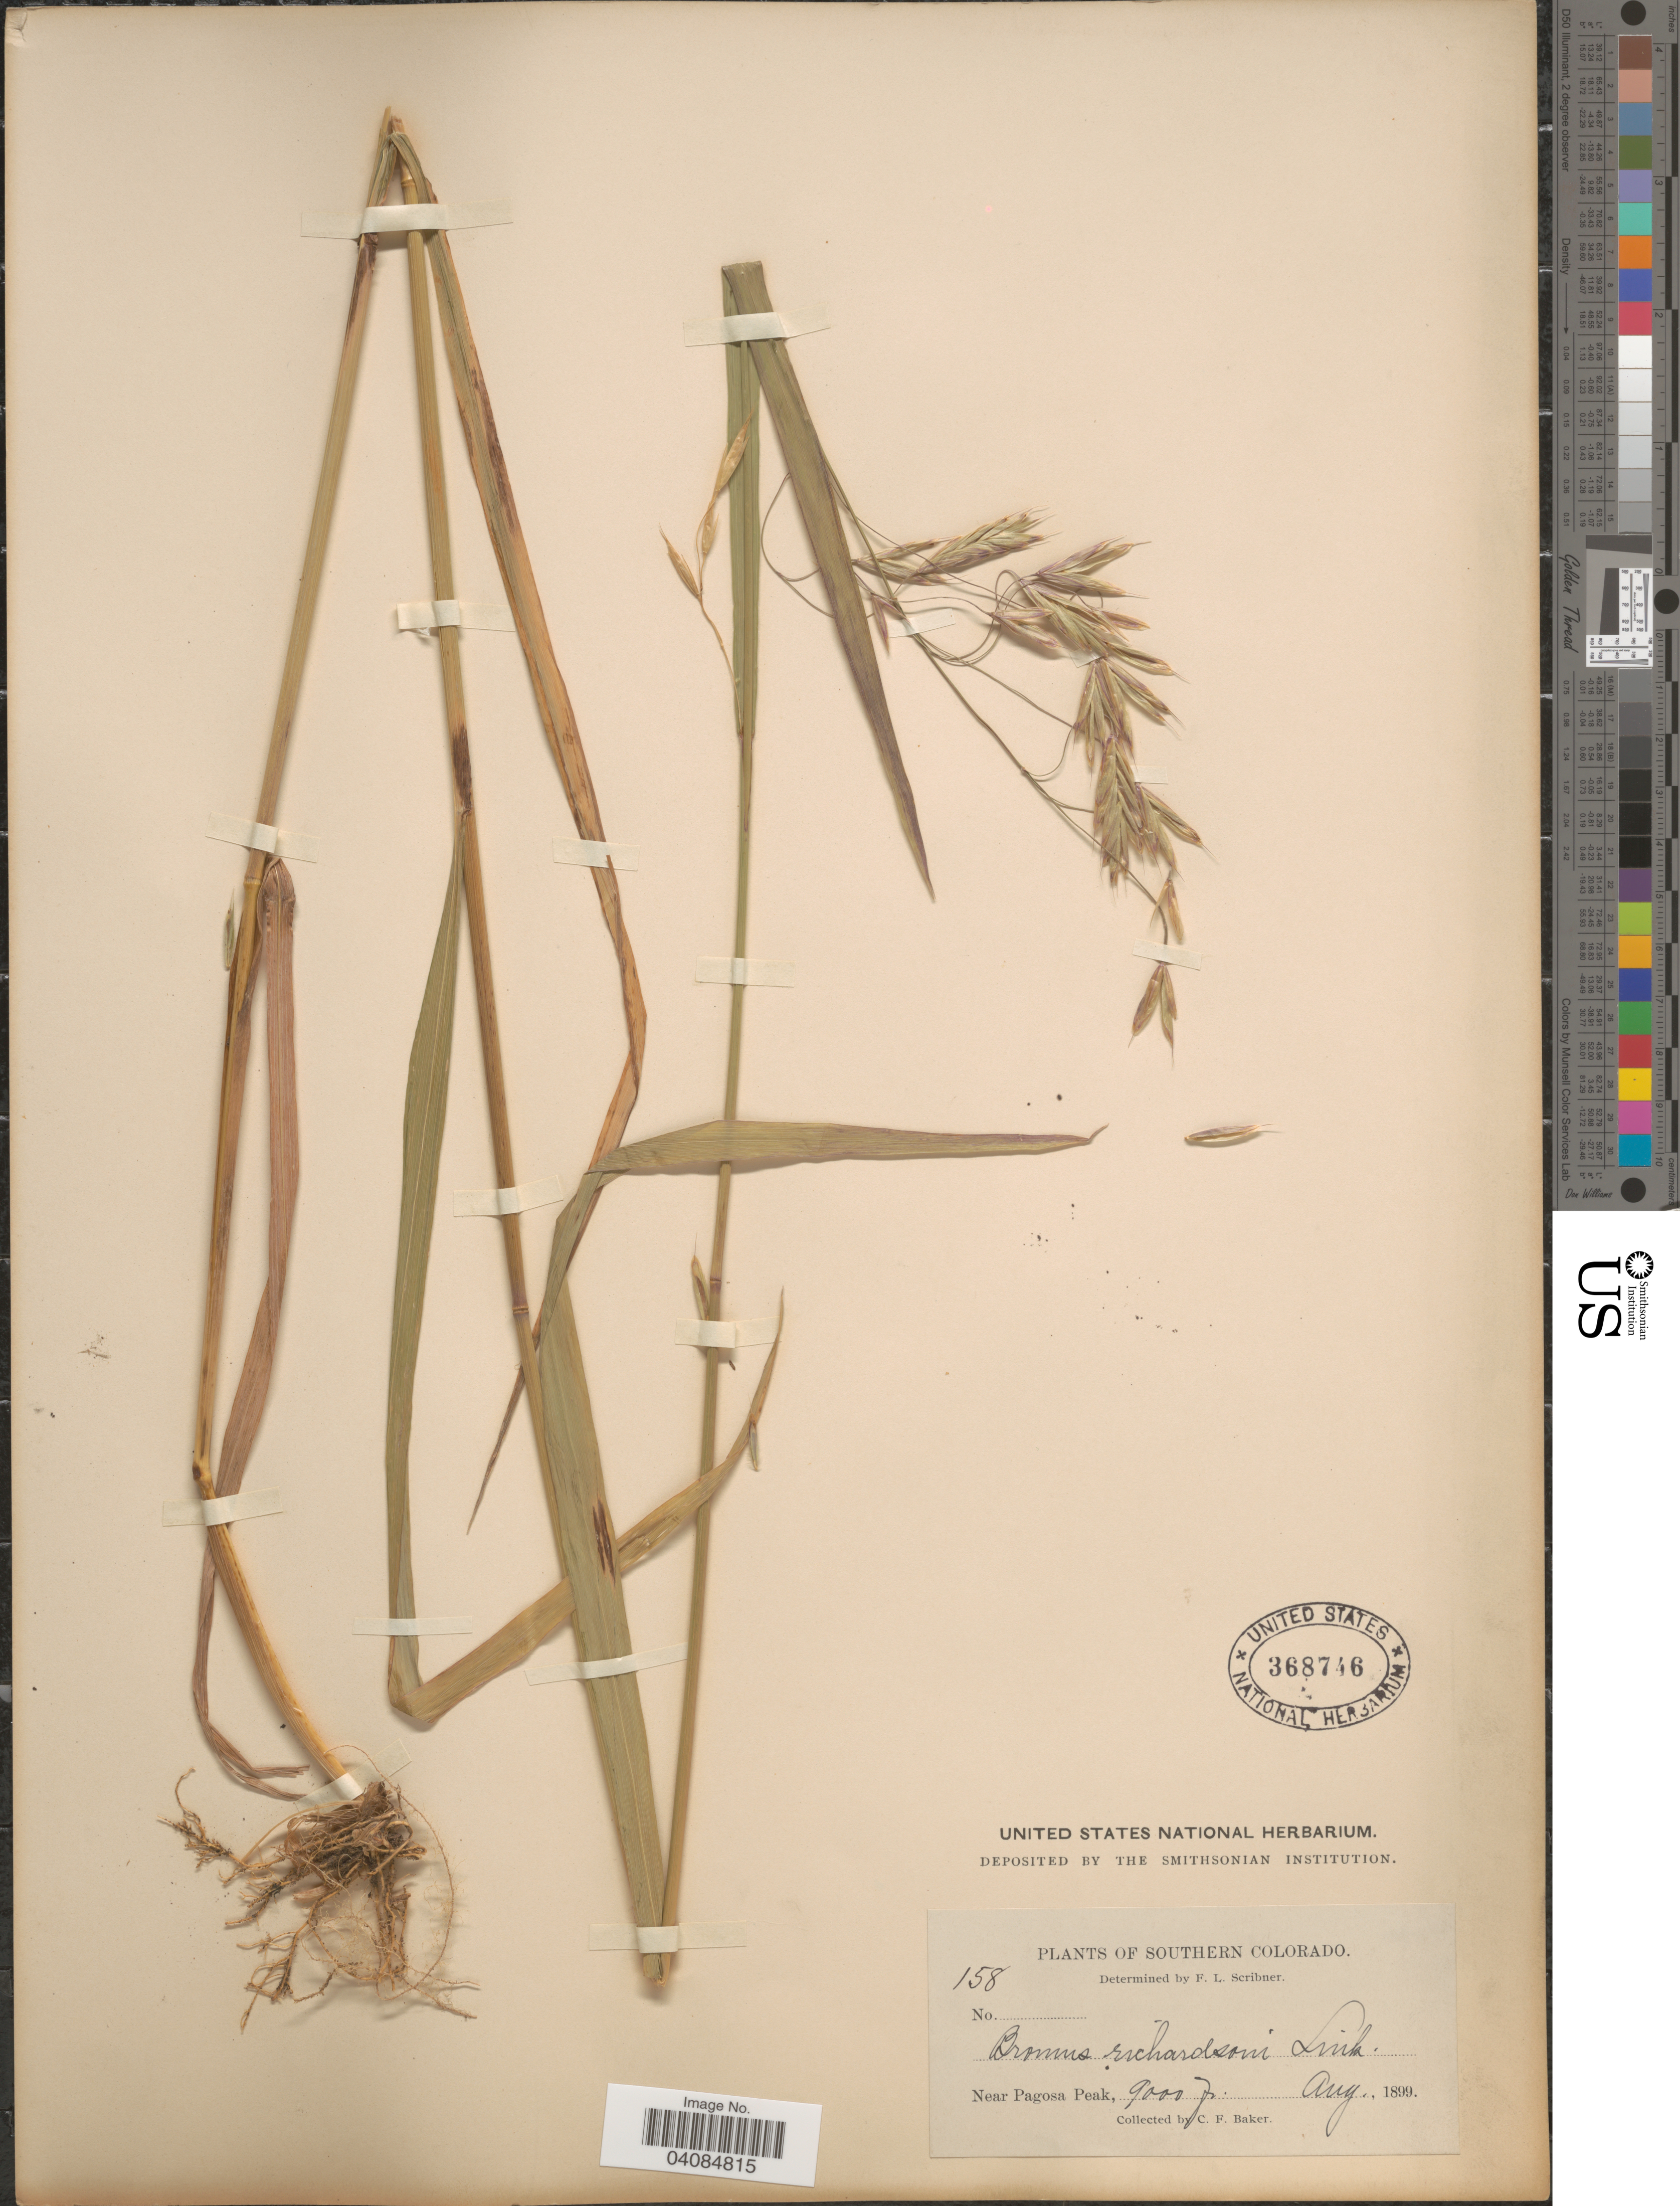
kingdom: Plantae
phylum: Tracheophyta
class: Liliopsida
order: Poales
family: Poaceae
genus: Bromus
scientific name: Bromus richardsonii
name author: Link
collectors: C. F. Baker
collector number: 158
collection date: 1899-08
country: United States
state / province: Colorado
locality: Southern Colorado. Near Pagosa Peak.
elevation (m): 2743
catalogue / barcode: US 368746